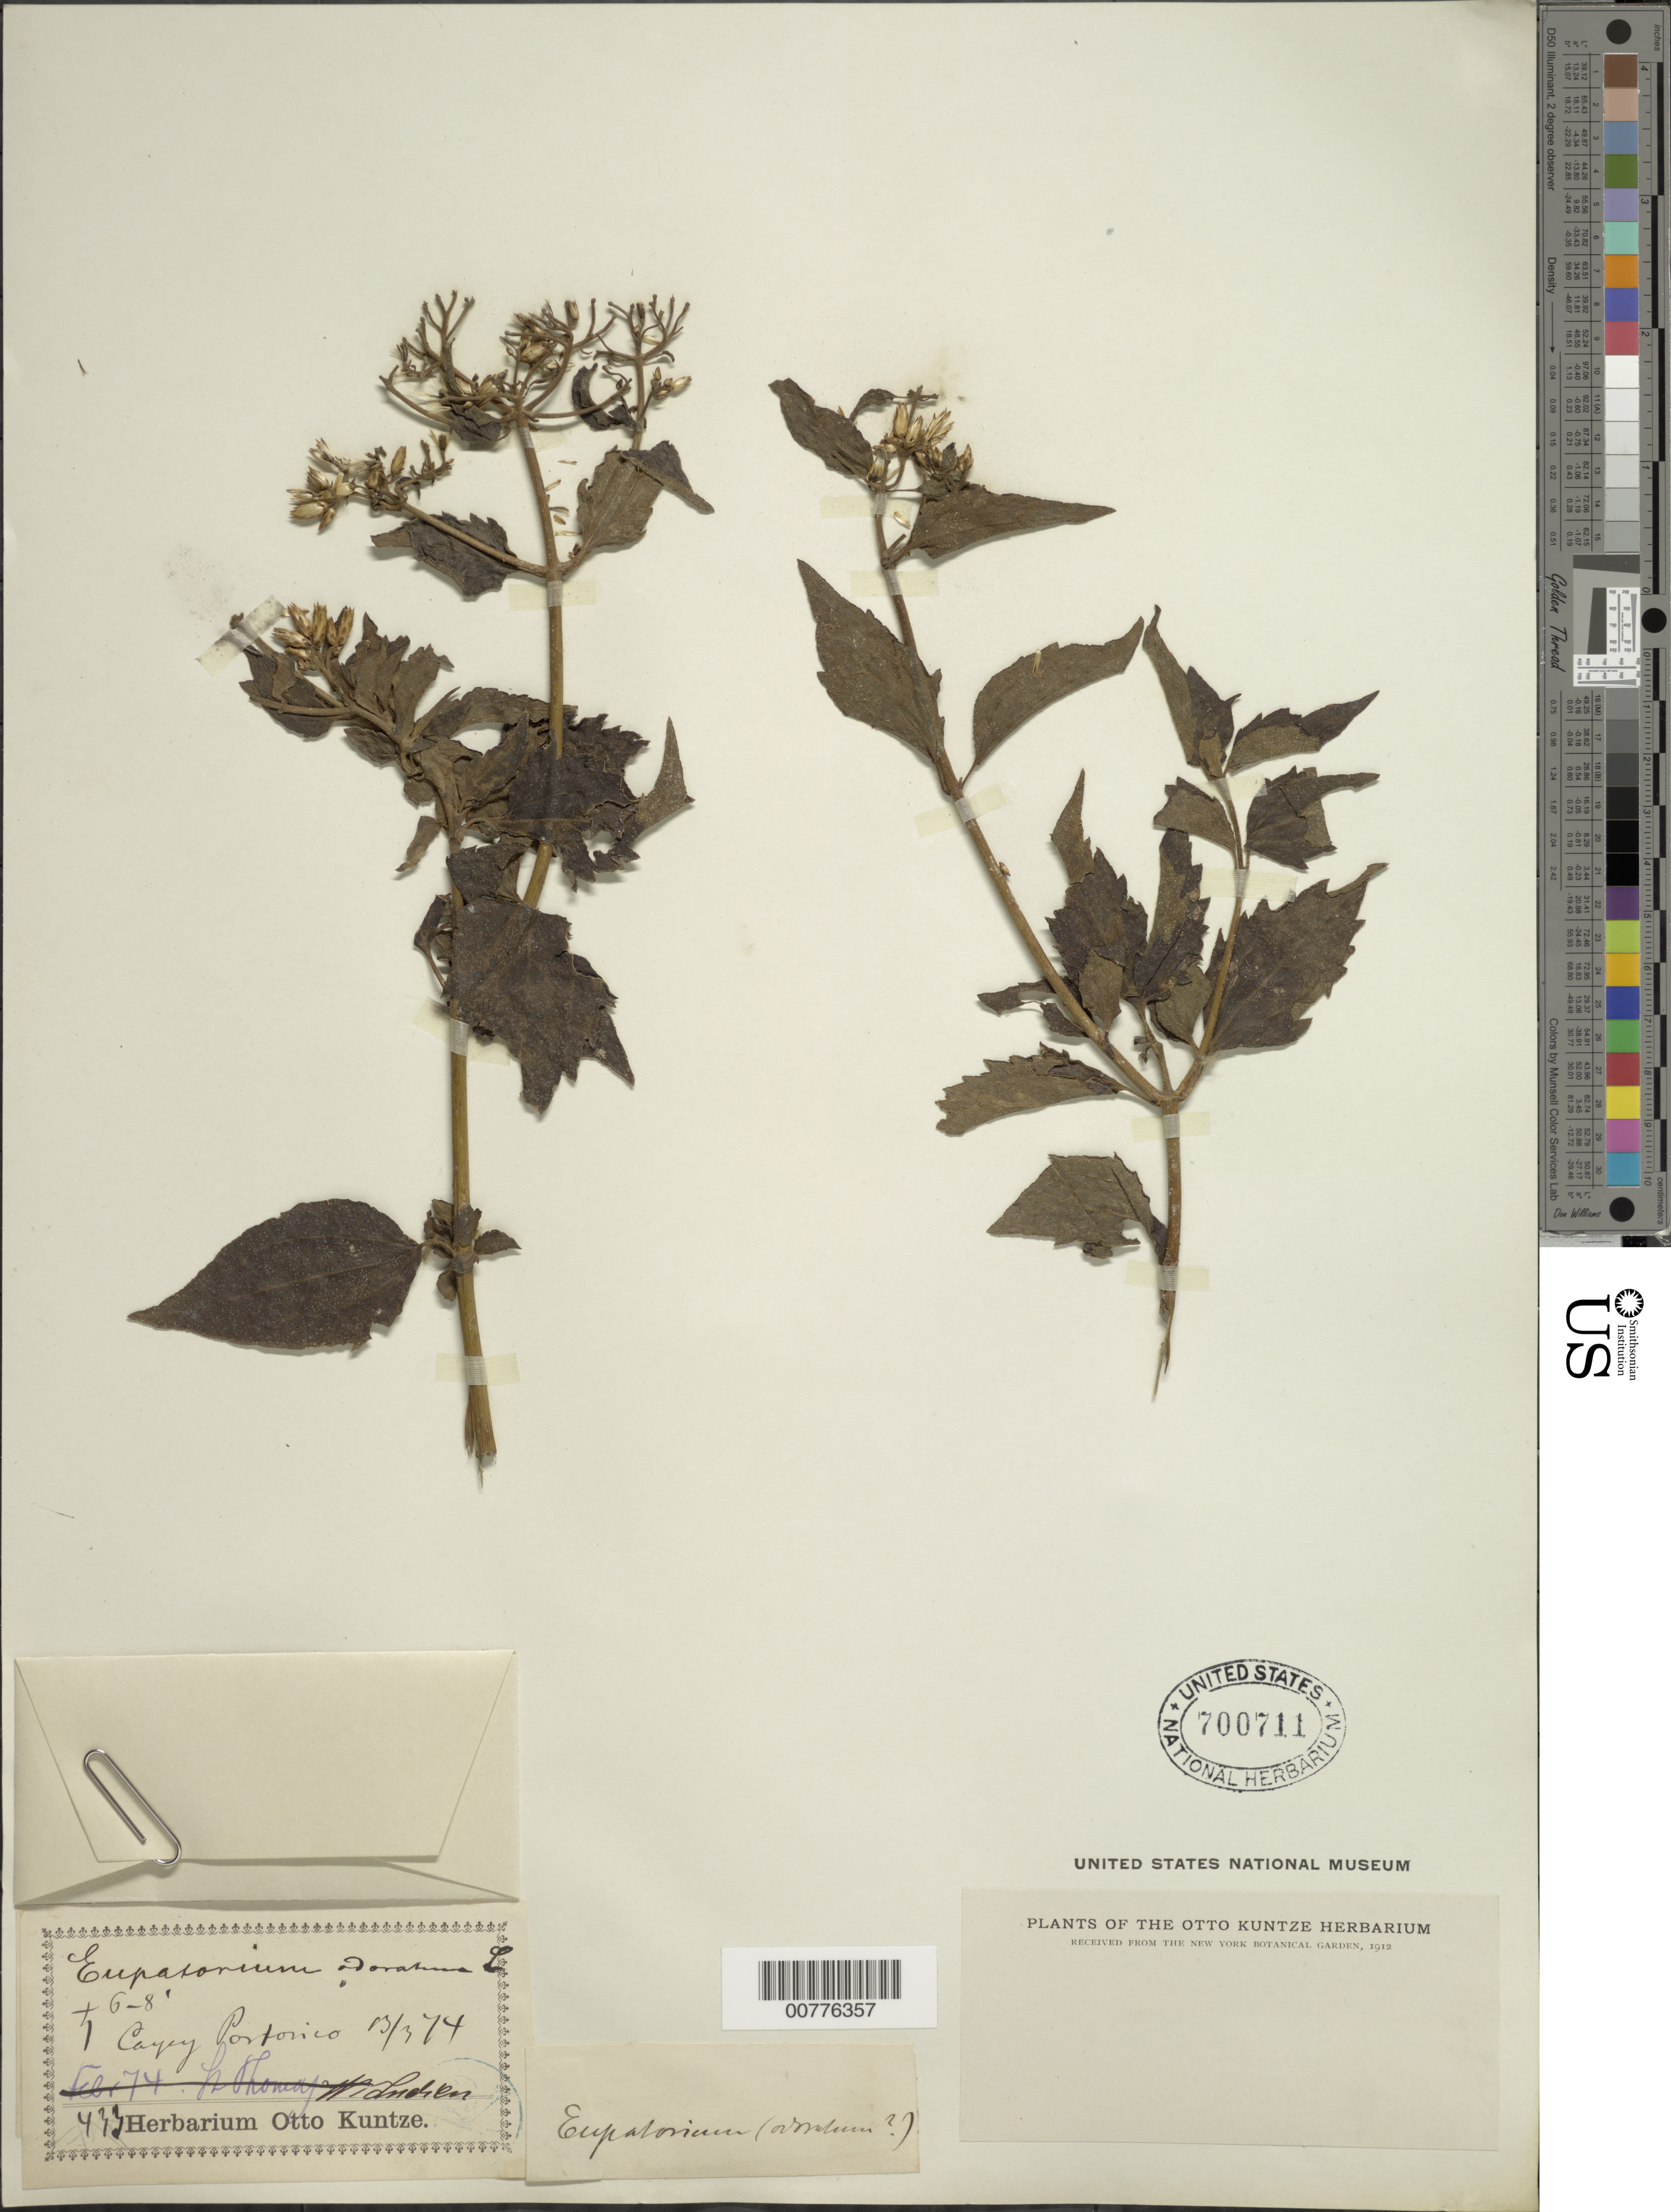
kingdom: Plantae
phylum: Tracheophyta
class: Magnoliopsida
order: Asterales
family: Asteraceae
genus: Chromolaena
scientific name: Chromolaena odorata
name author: (L.) R.M. King & H. Rob.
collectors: C.E.O. Kuntze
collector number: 433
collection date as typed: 13 Mar 1874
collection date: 1874-03-13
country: Puerto Rico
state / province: Cayey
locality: Cayey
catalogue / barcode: US 700711